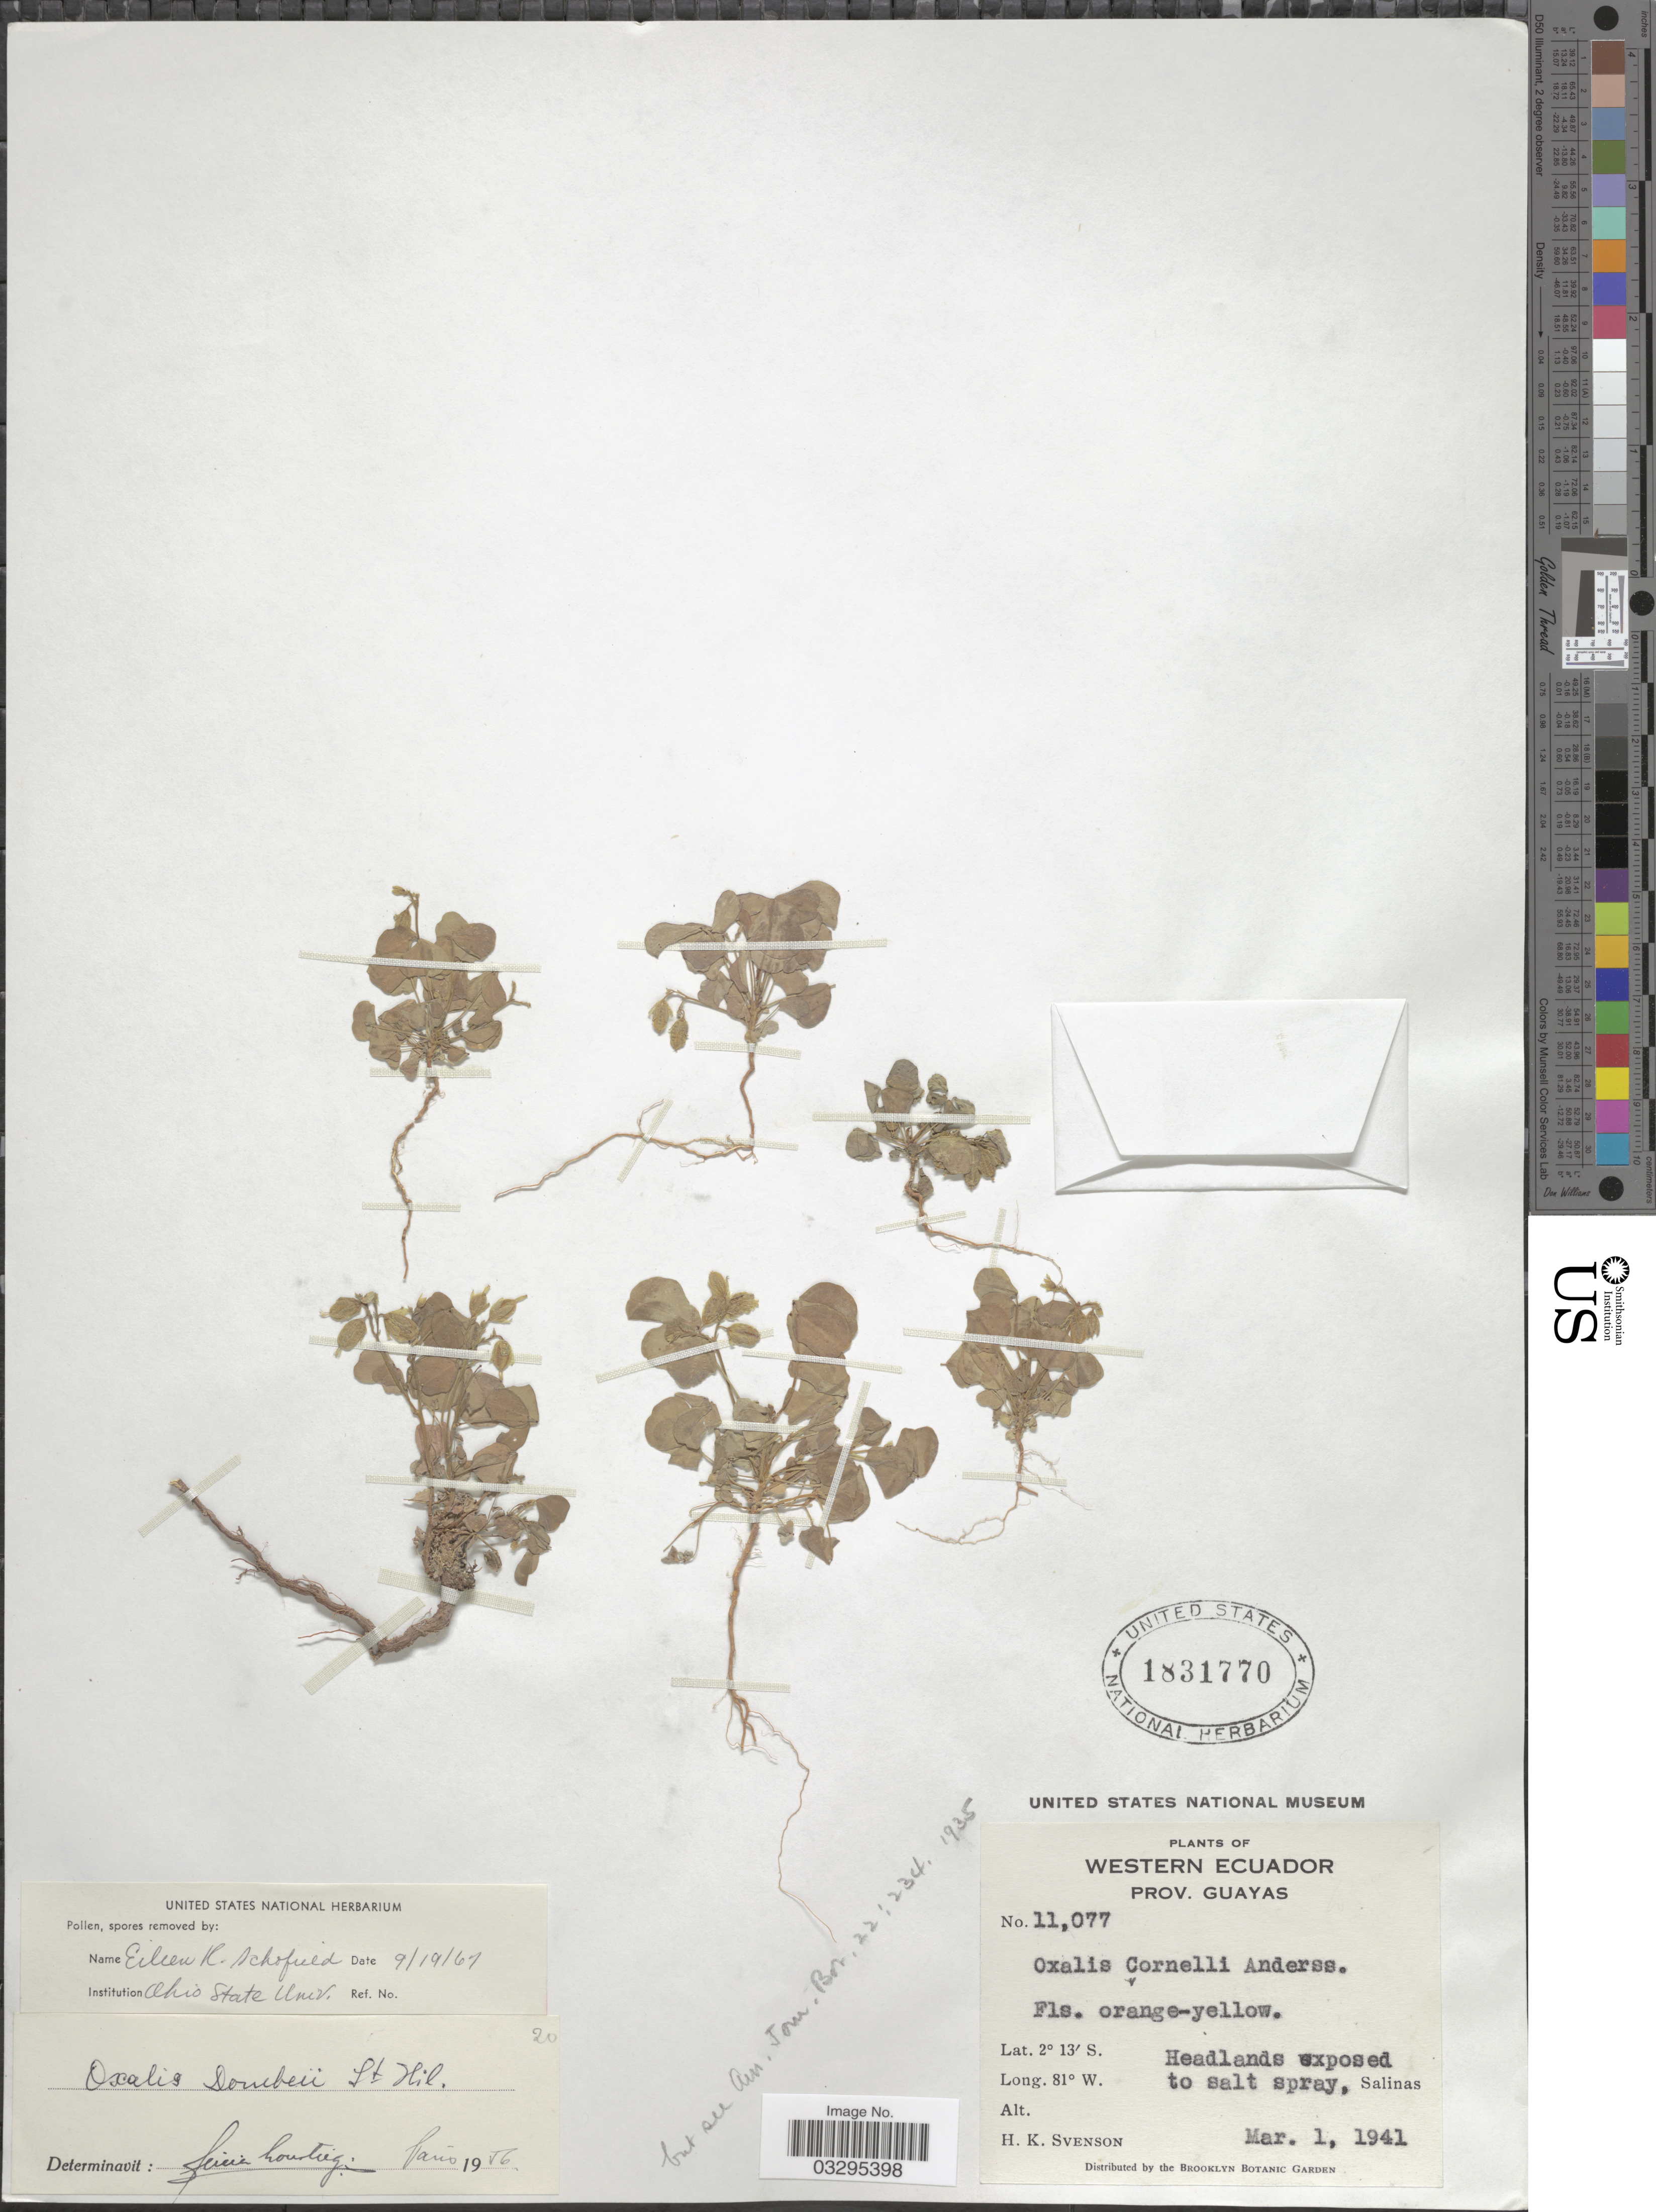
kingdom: Plantae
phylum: Tracheophyta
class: Magnoliopsida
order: Oxalidales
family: Oxalidaceae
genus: Oxalis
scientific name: Oxalis dombeyi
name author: A. St.-Hil.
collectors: H. K. Svenson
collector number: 11077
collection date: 1941-03-01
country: Ecuador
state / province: Guayas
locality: Western Ecuador. Headlands exposed to salt spray, Salinas.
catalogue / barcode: US 1831770